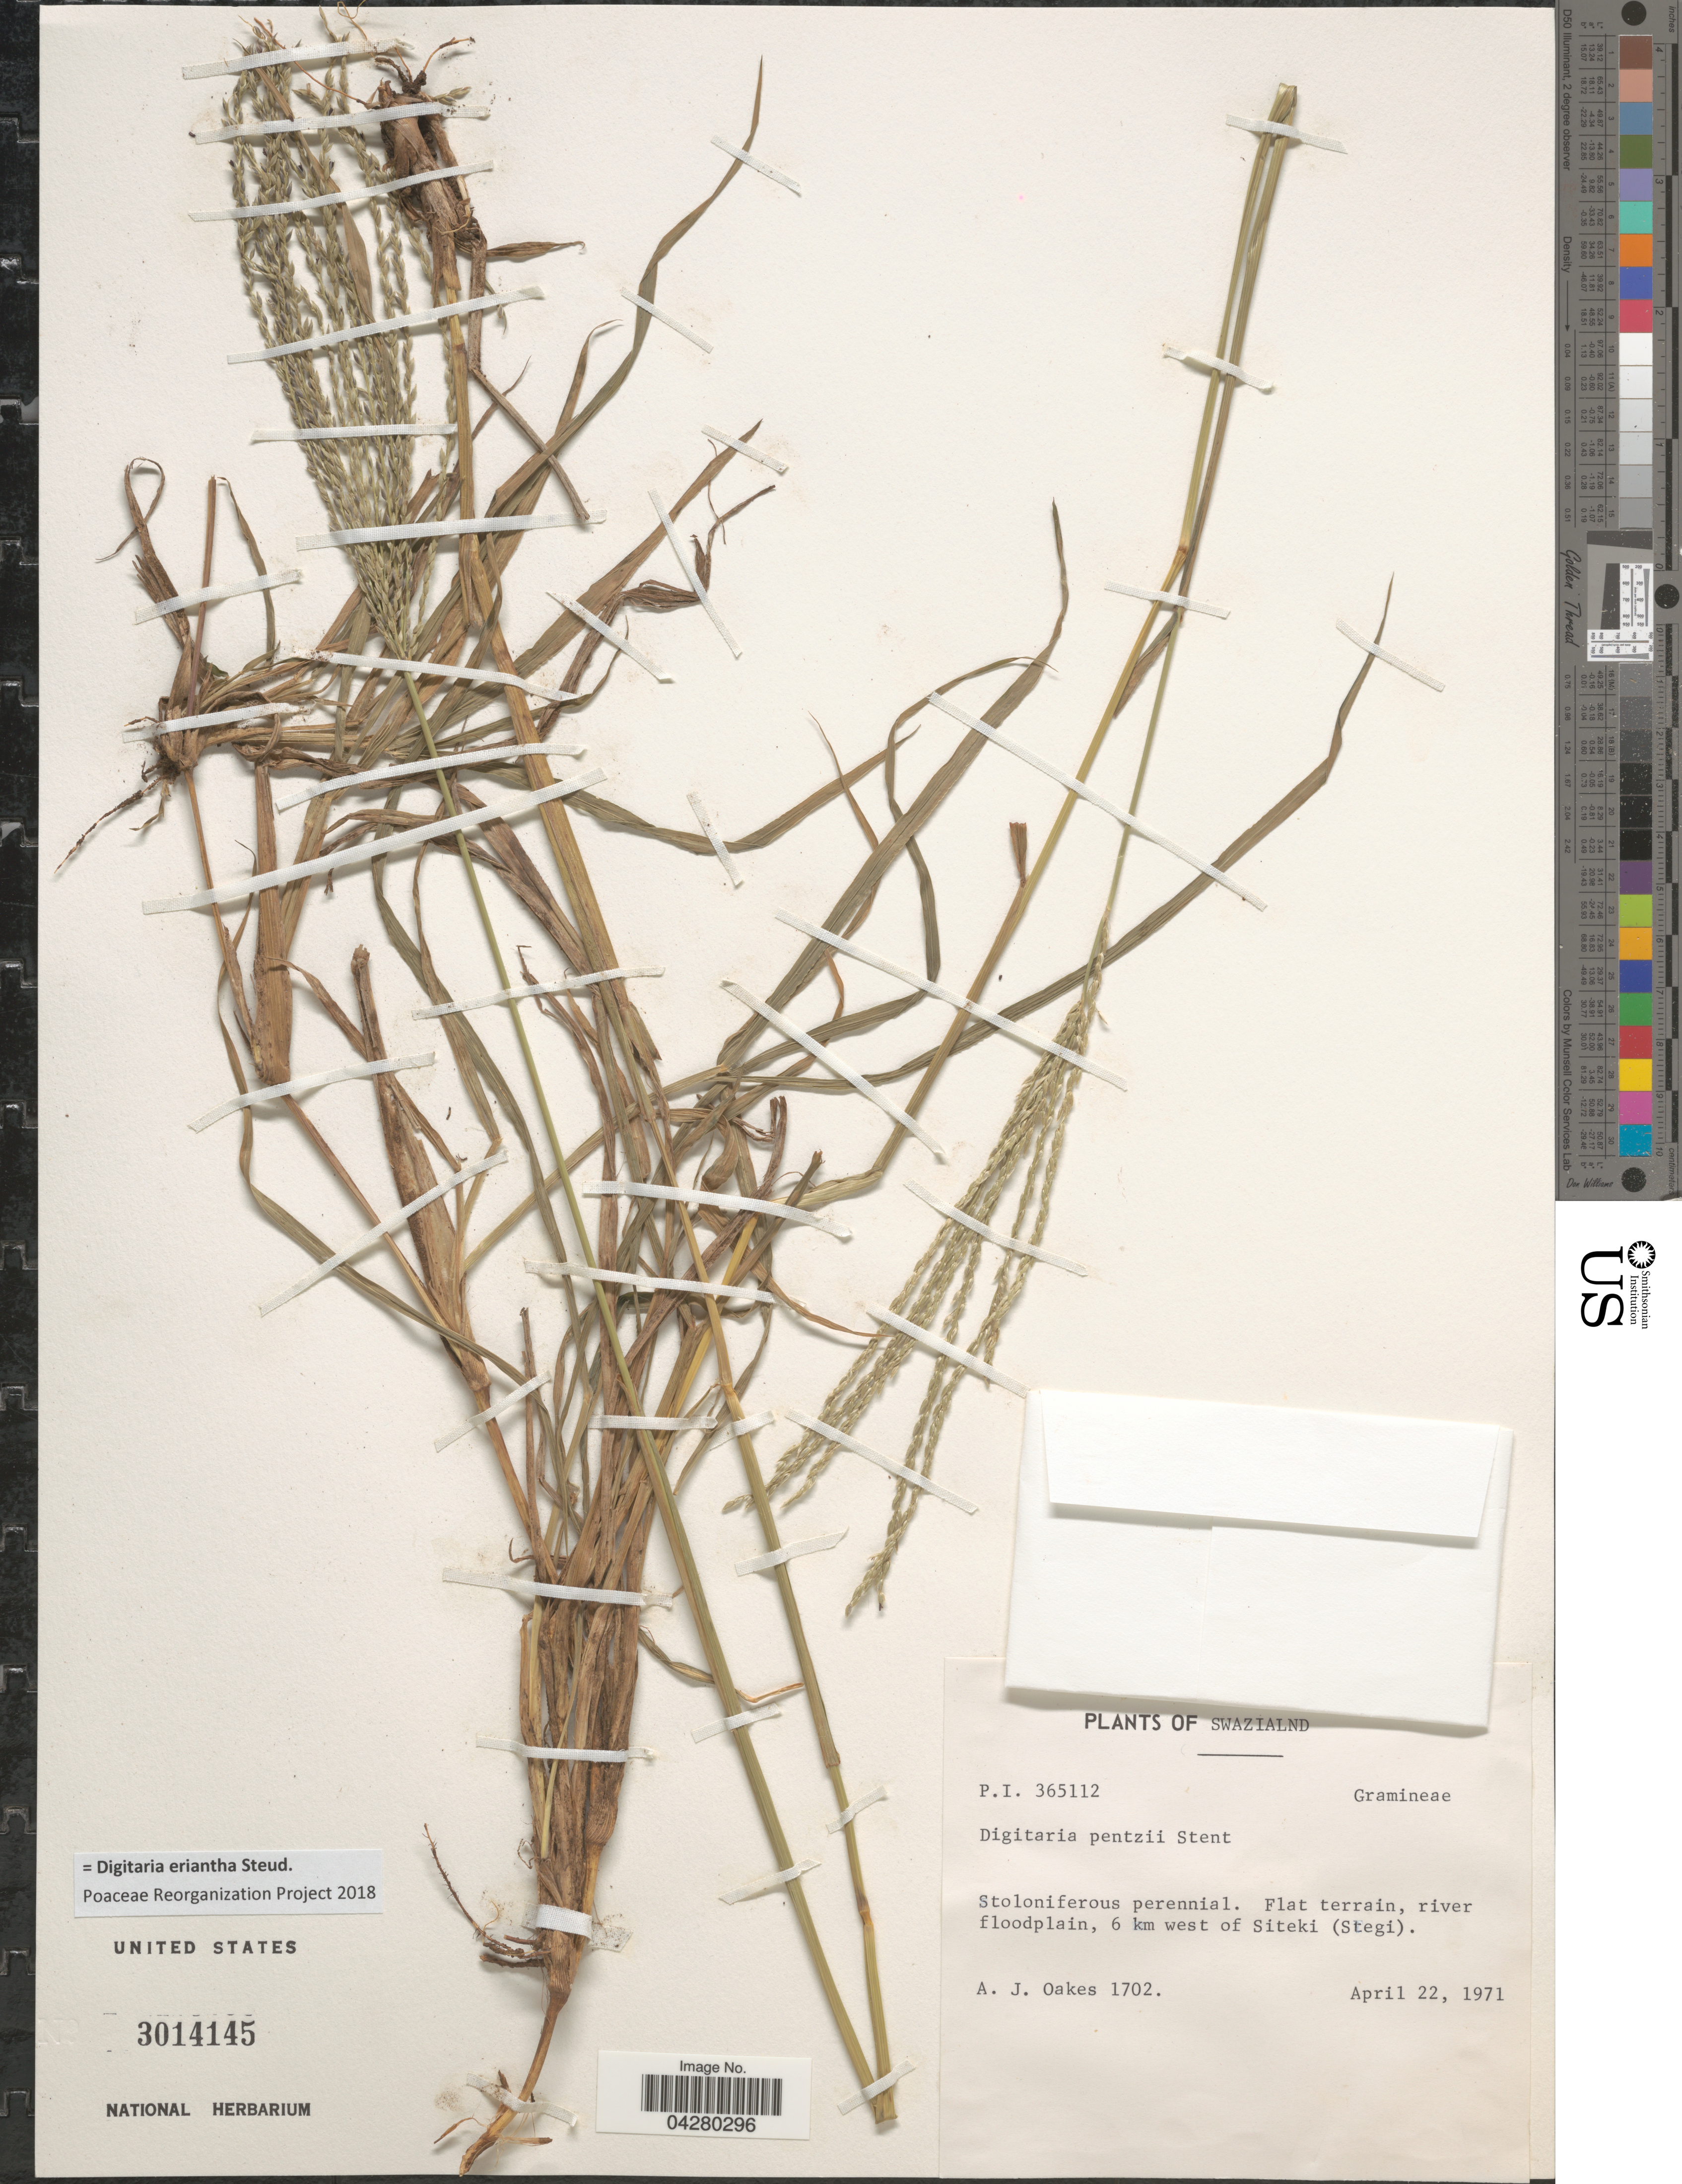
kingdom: Plantae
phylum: Tracheophyta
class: Liliopsida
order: Poales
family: Poaceae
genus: Digitaria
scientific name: Digitaria eriantha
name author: Steud.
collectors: A. Oakes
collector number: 1702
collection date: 1971-04-22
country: Eswatini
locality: Flat terrain, river floodplain, 6 km west of Siteki (Stegi).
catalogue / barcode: US 3014145